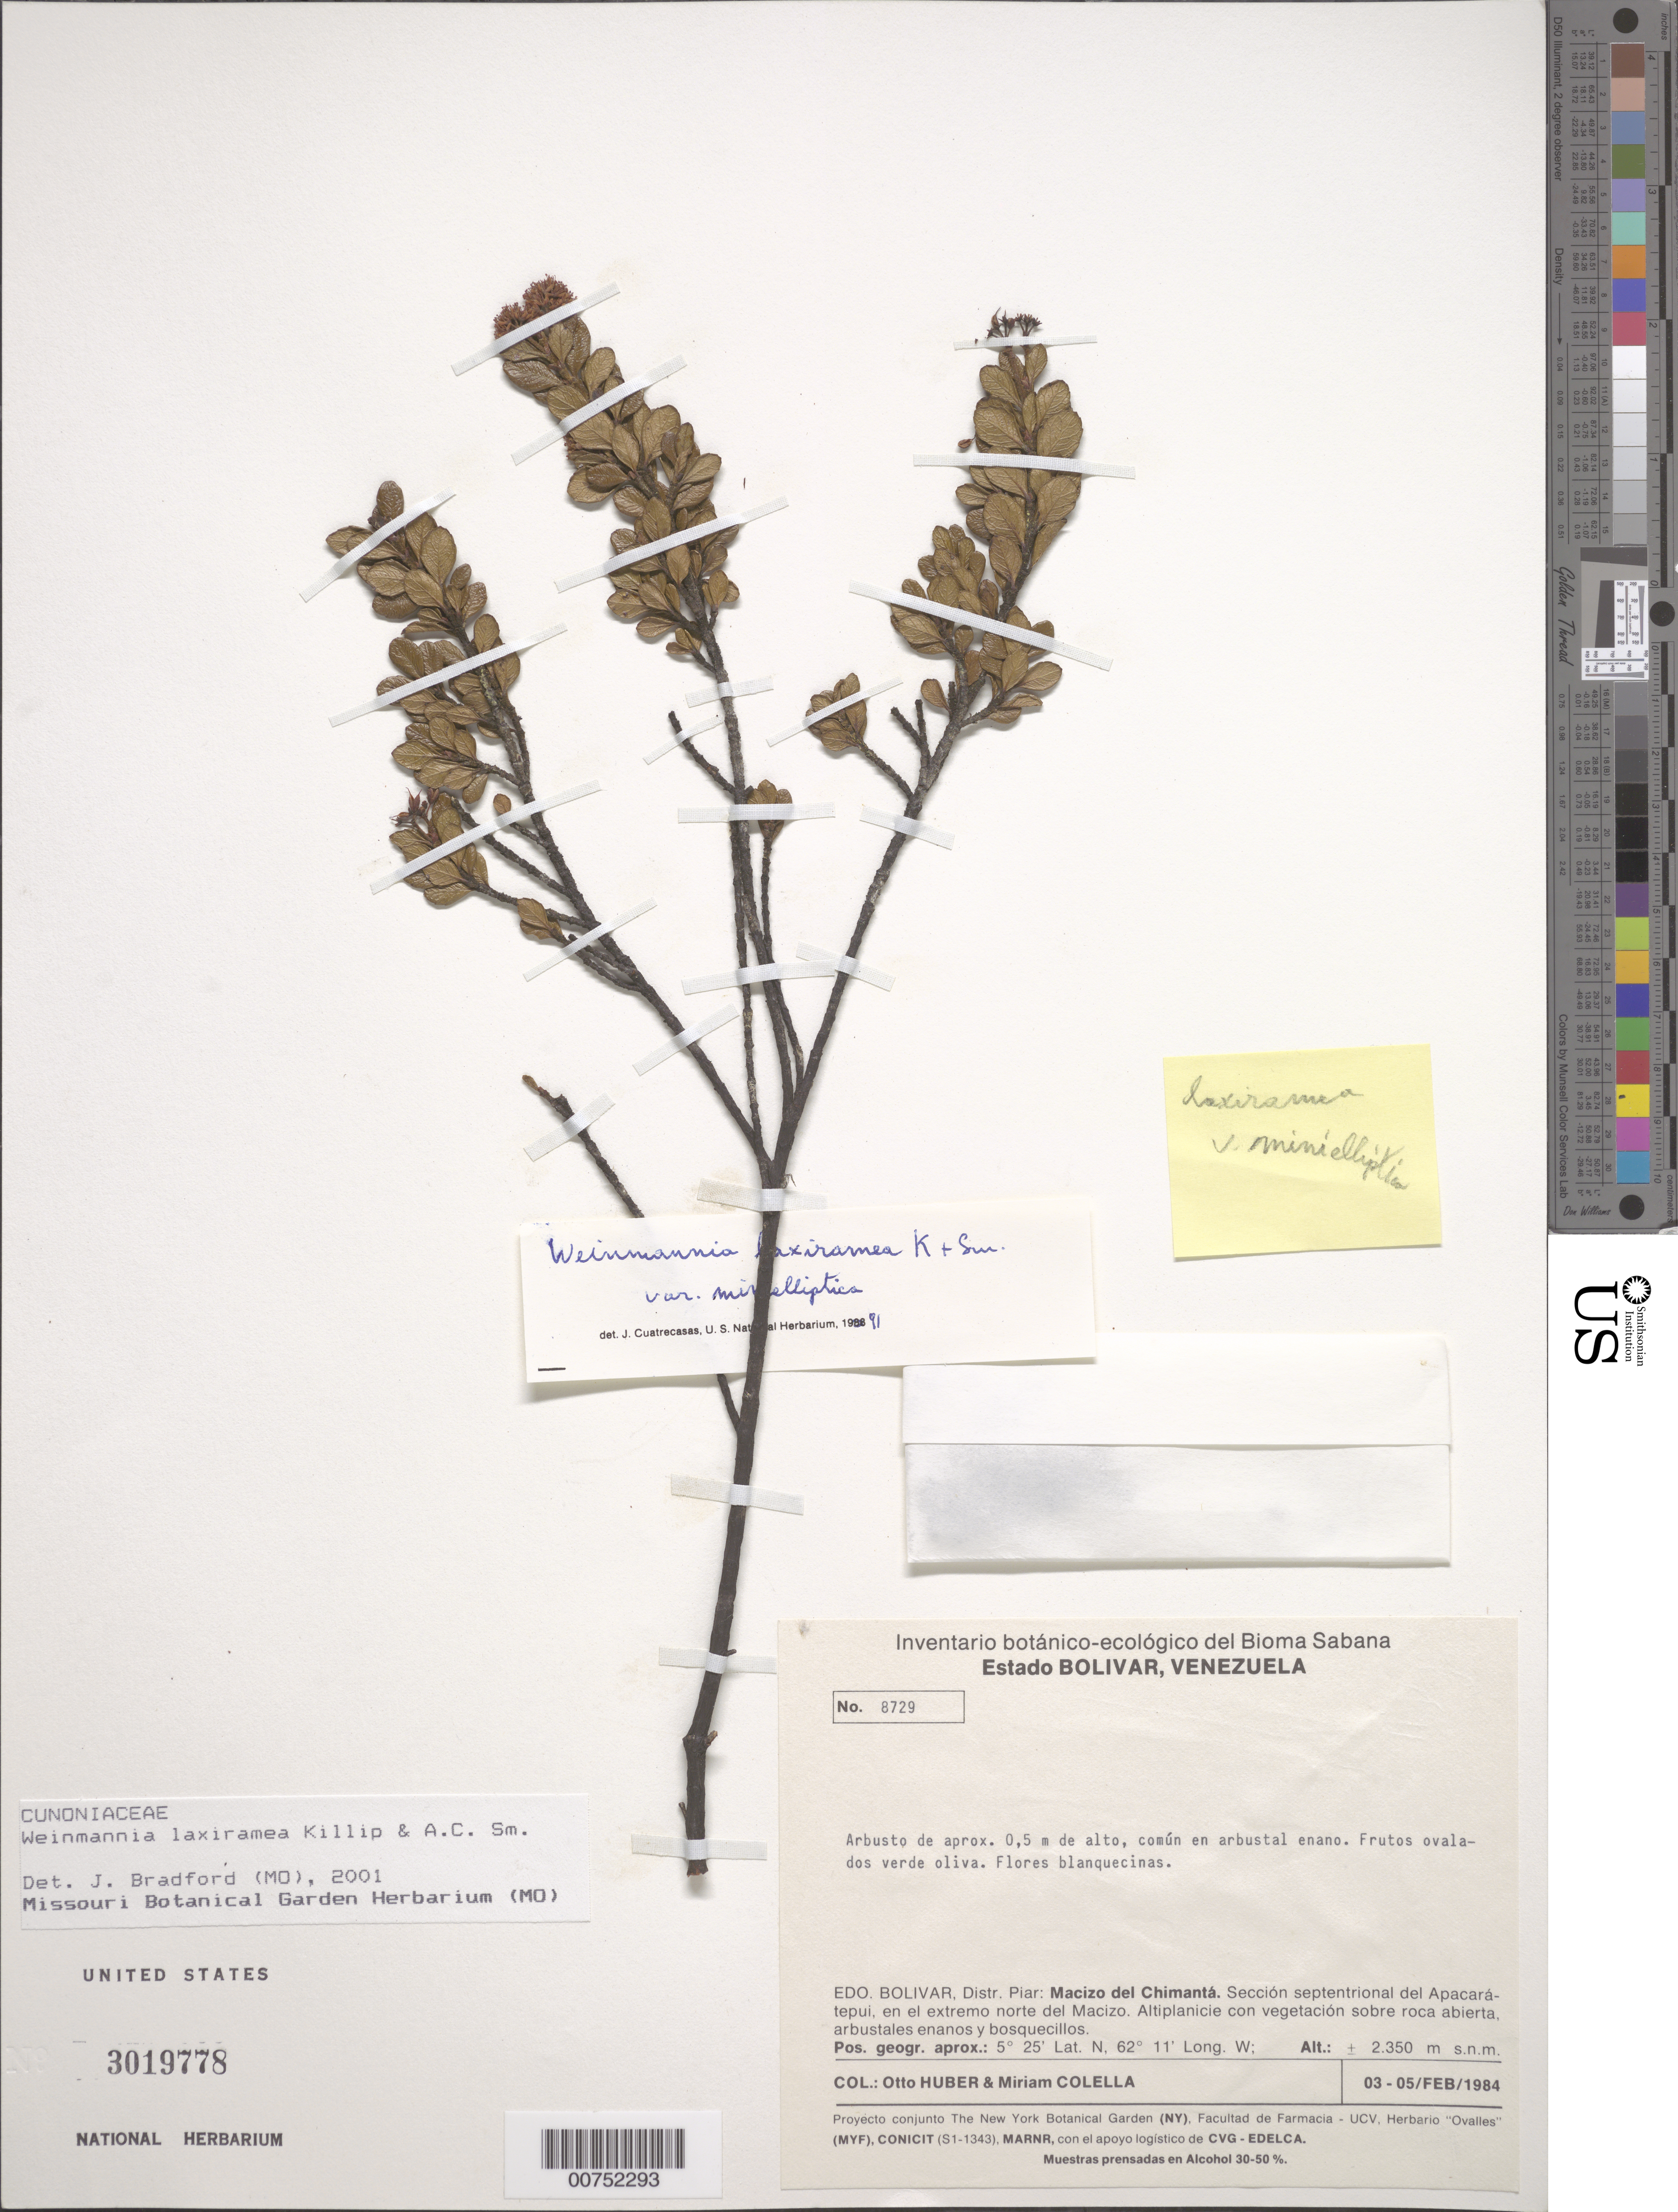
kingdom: Plantae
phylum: Tracheophyta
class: Magnoliopsida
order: Oxalidales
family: Cunoniaceae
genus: Weinmannia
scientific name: Weinmannia laxiramea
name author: Killip & A.C. Sm.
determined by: Bradford, J. C.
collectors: O. Huber & M. Colella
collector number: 8729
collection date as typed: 3-Feb-84 to 5-Feb-84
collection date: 1984-02-03/1984-02-05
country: Venezuela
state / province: Bolívar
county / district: Piar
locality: Macizo del Chimantá, sección septentríonal del Abacapá-tepuí, en el extremo norte del Macizo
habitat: Arbustal enano. Altiplanicie con vegetation sobere roca abierta, abrustales enanos y bosquecillos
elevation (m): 2350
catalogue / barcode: US 3019778